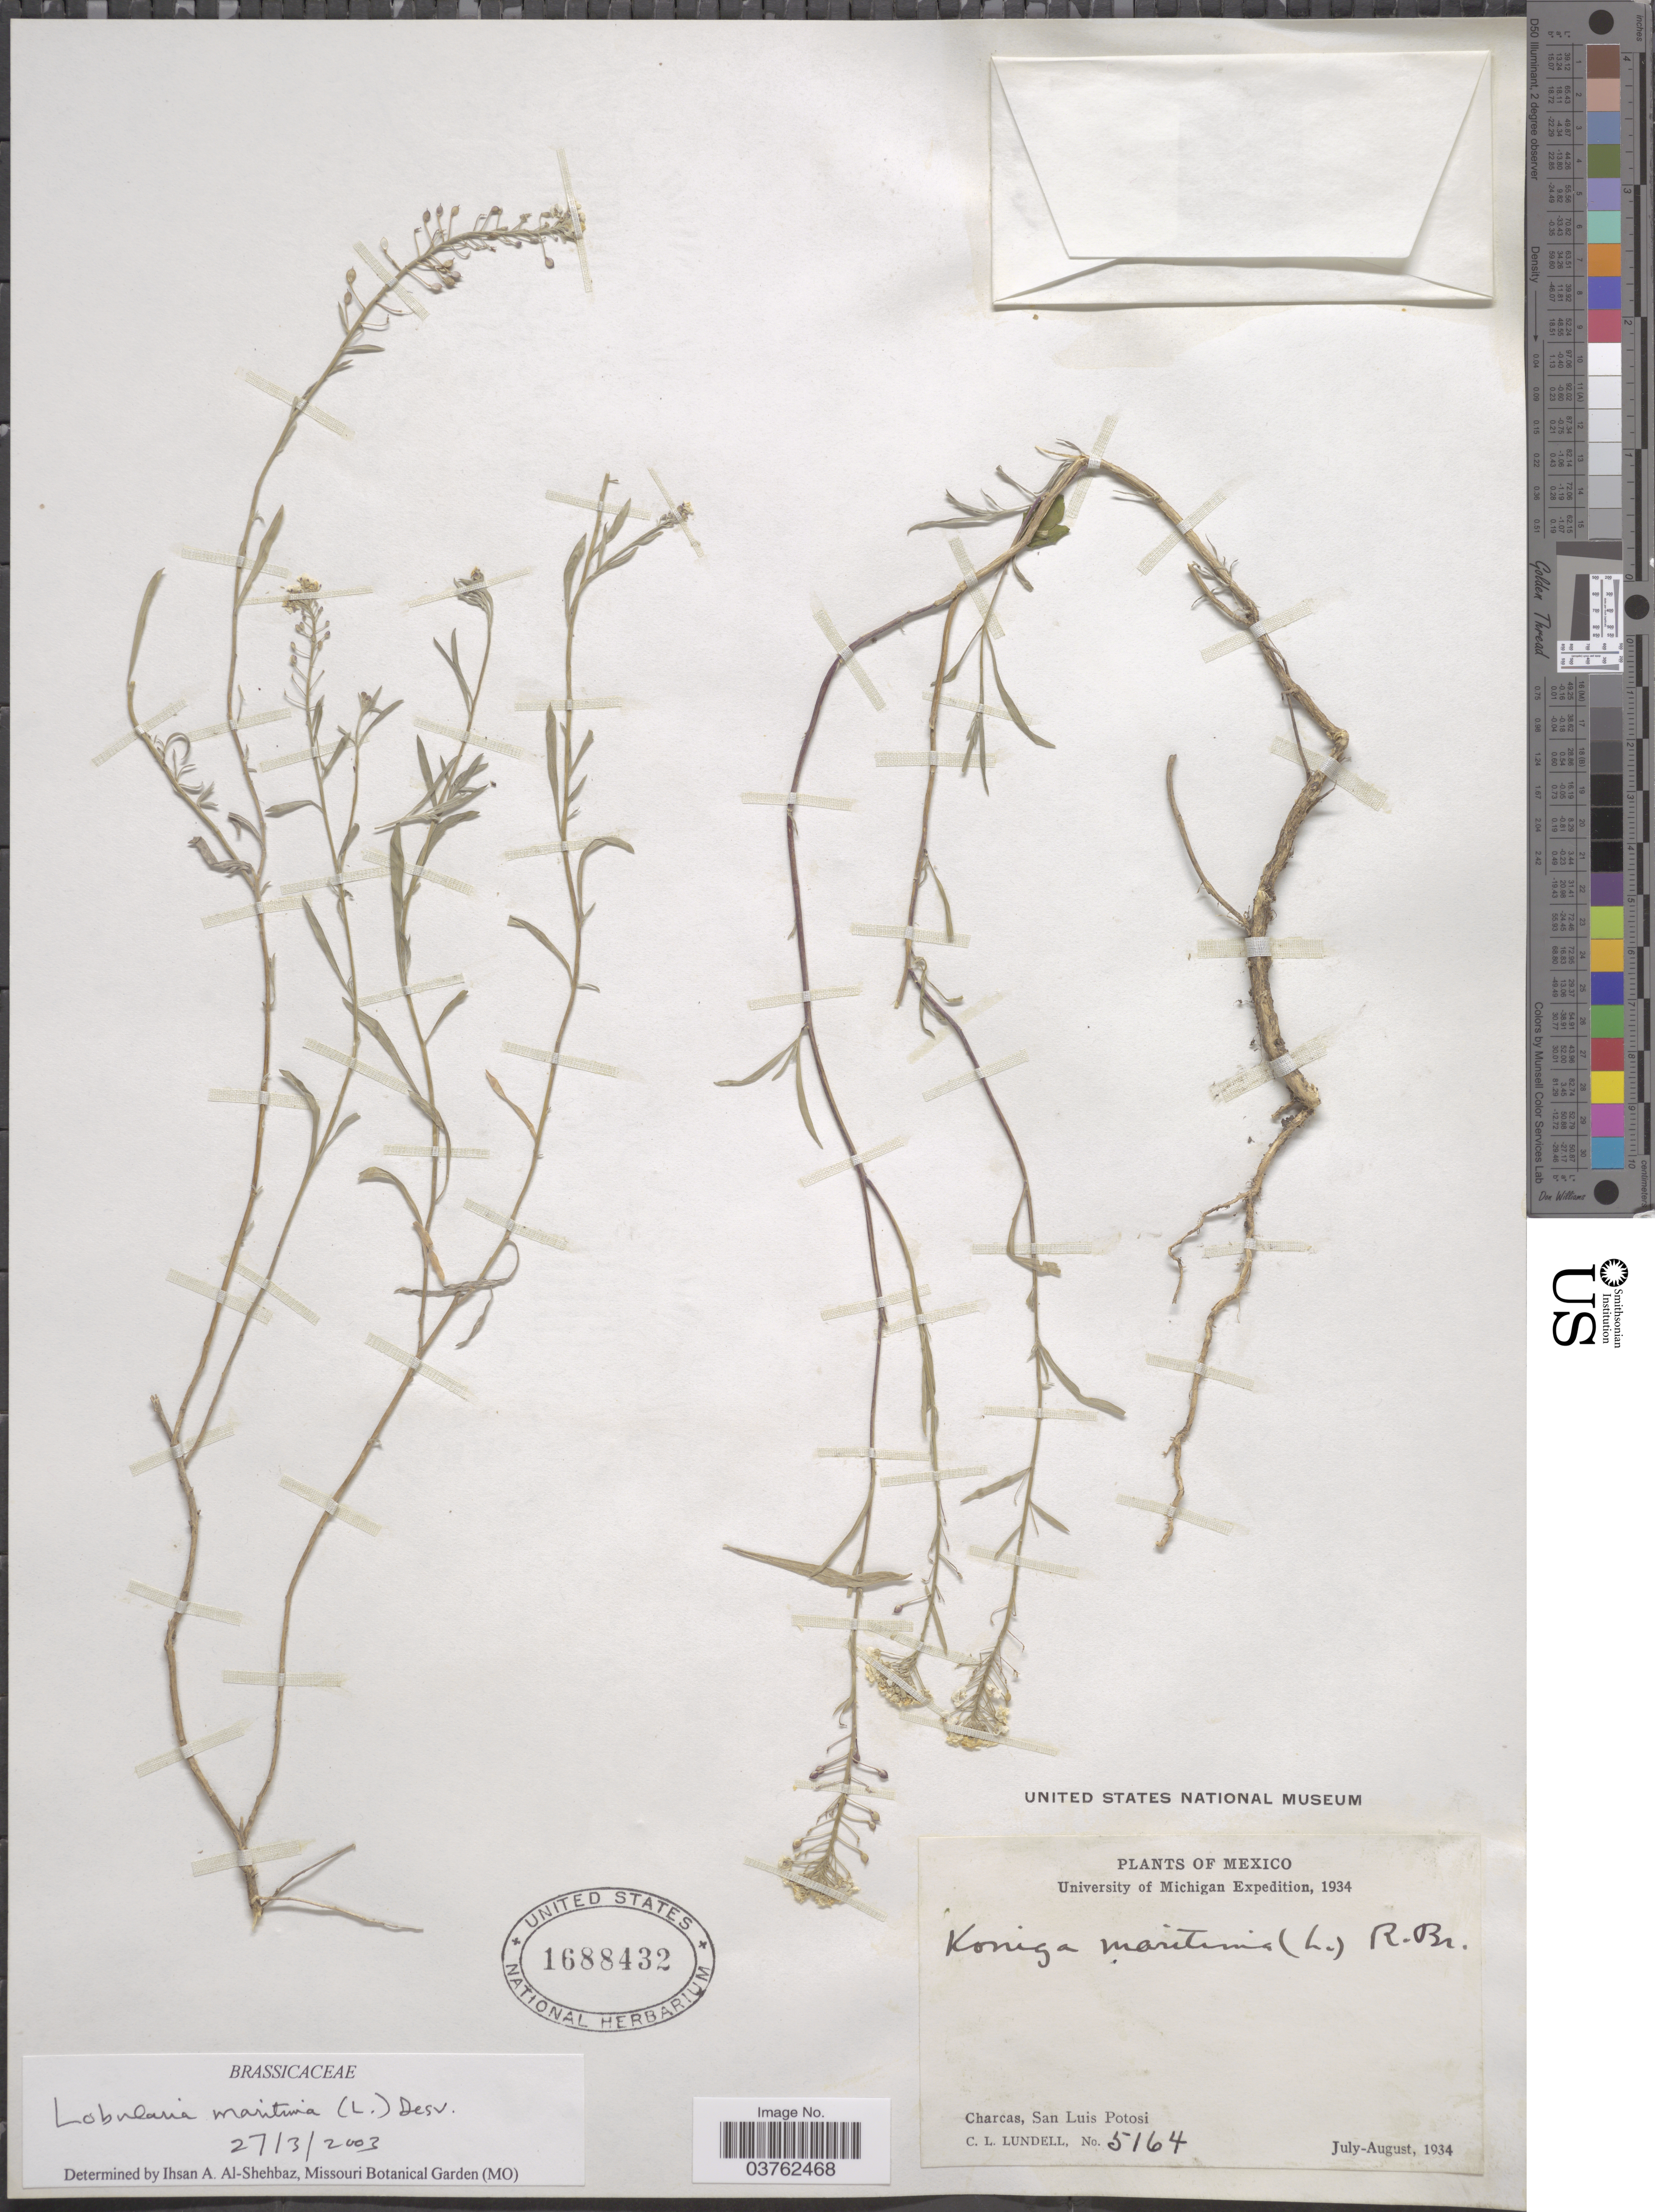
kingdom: Plantae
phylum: Tracheophyta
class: Magnoliopsida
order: Brassicales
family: Brassicaceae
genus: Lobularia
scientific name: Lobularia maritima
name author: (L.) Desv.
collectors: C. L. Lundell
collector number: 5164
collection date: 1934-07/1934-08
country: Mexico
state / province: San Luis Potosí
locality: Charcas.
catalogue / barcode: US 1688432